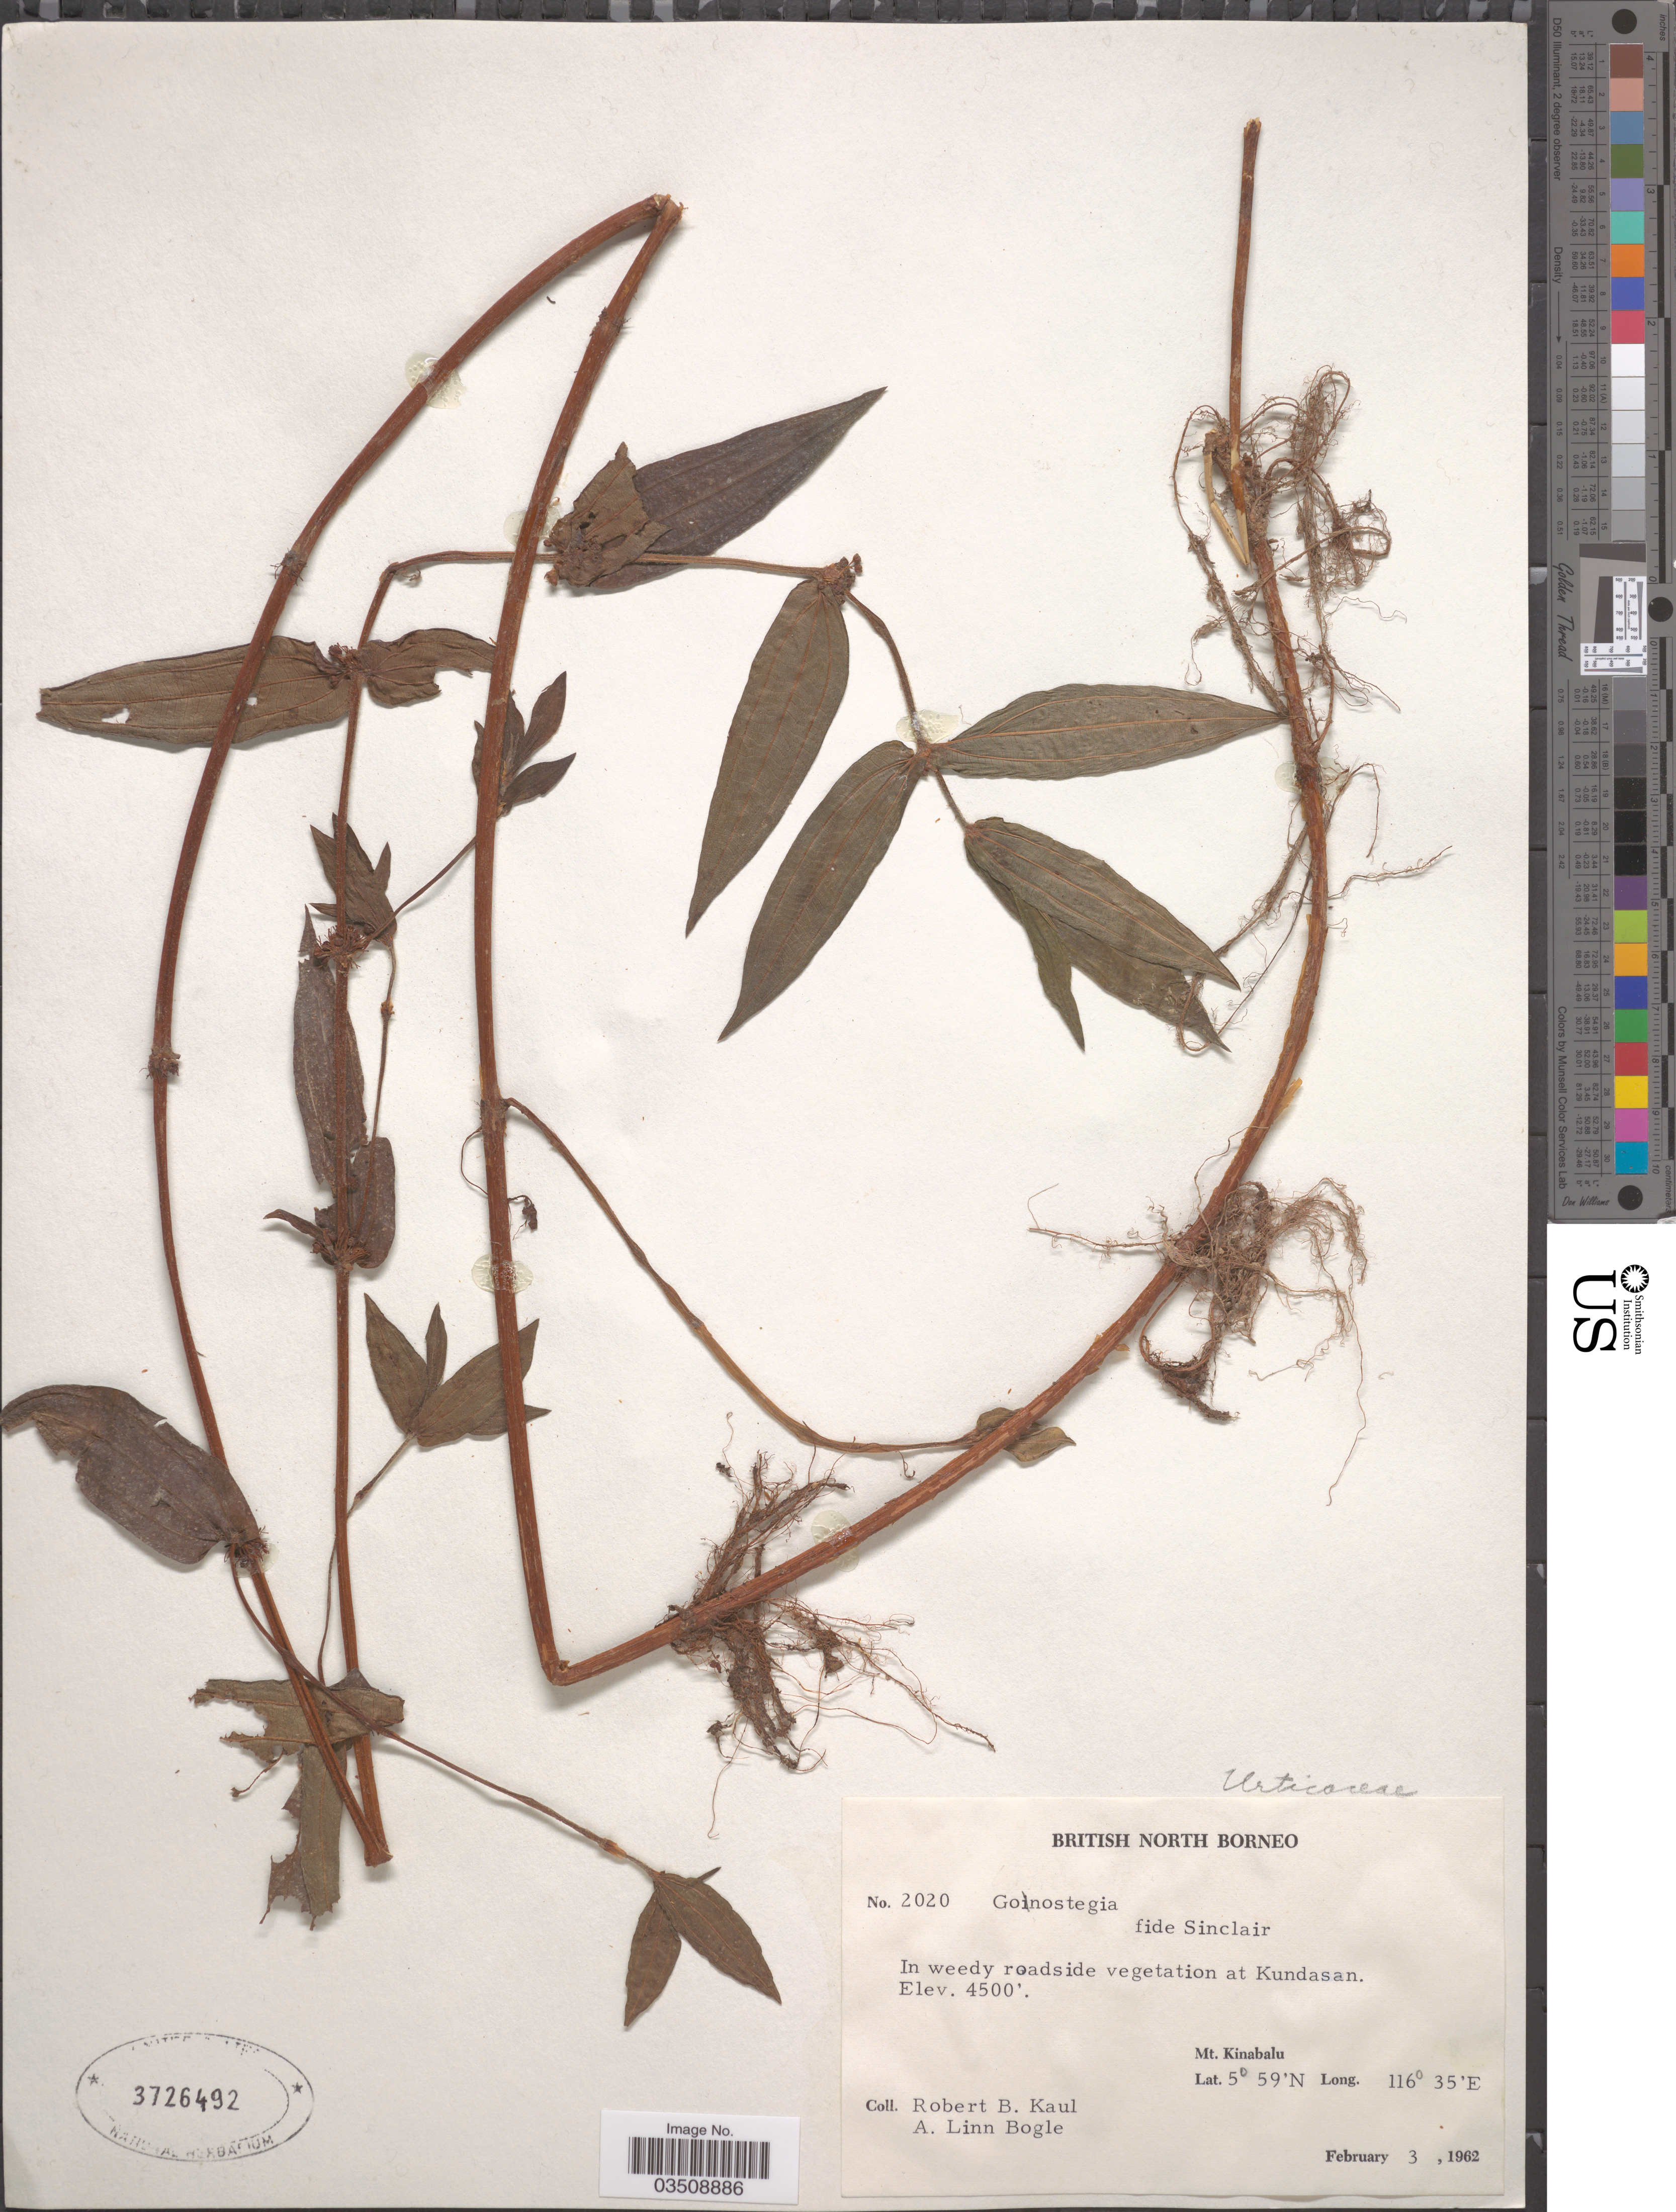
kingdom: Plantae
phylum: Tracheophyta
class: Magnoliopsida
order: Rosales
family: Urticaceae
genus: Pouzolzia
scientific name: Pouzolzia sp.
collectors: R. Kaul & Bogle, A.L.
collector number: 2020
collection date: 1962-02-03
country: Malaysia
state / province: Sabah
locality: British North Borneo. In weedy roadside vegetation at Kundasan. Mt. Kinabalu.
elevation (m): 1372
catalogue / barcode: US 3726492